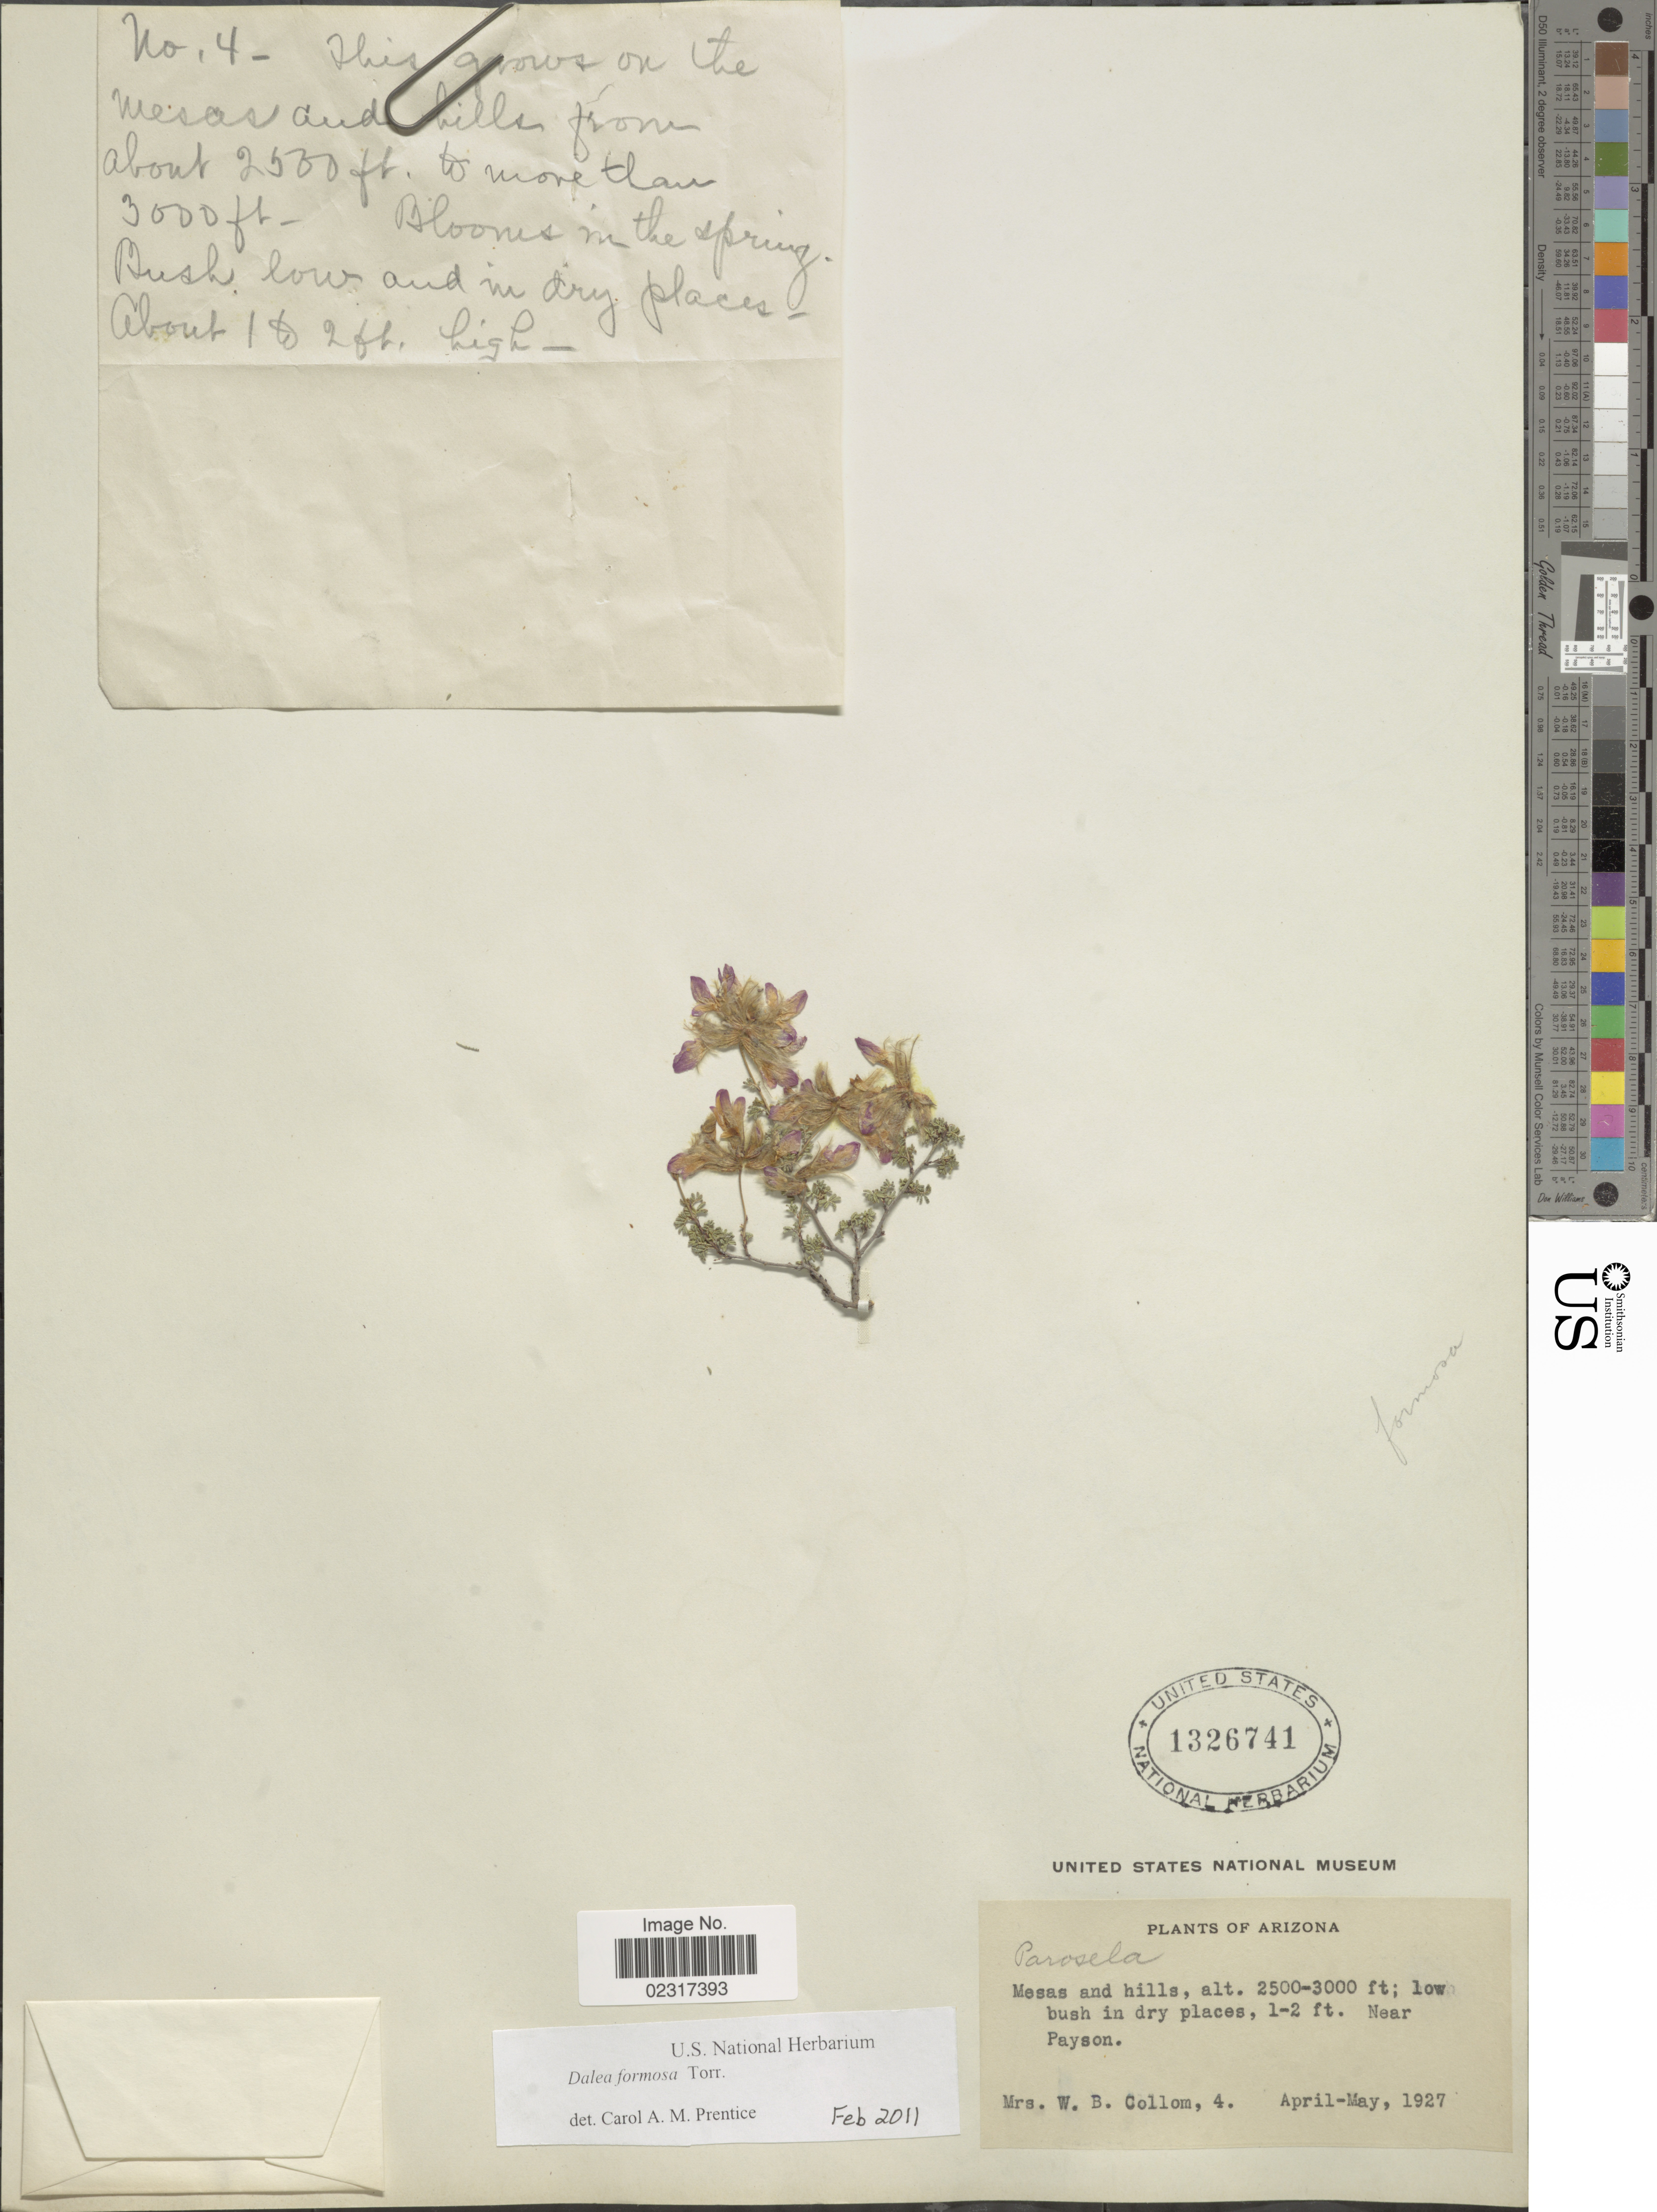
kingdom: Plantae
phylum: Tracheophyta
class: Magnoliopsida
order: Fabales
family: Fabaceae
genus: Dalea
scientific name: Dalea formosa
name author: Torr.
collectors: W. Collom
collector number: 4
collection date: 1927-04/1927-05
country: United States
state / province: Arizona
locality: Mesas and hills, near Payson.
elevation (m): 762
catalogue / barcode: US 1326741